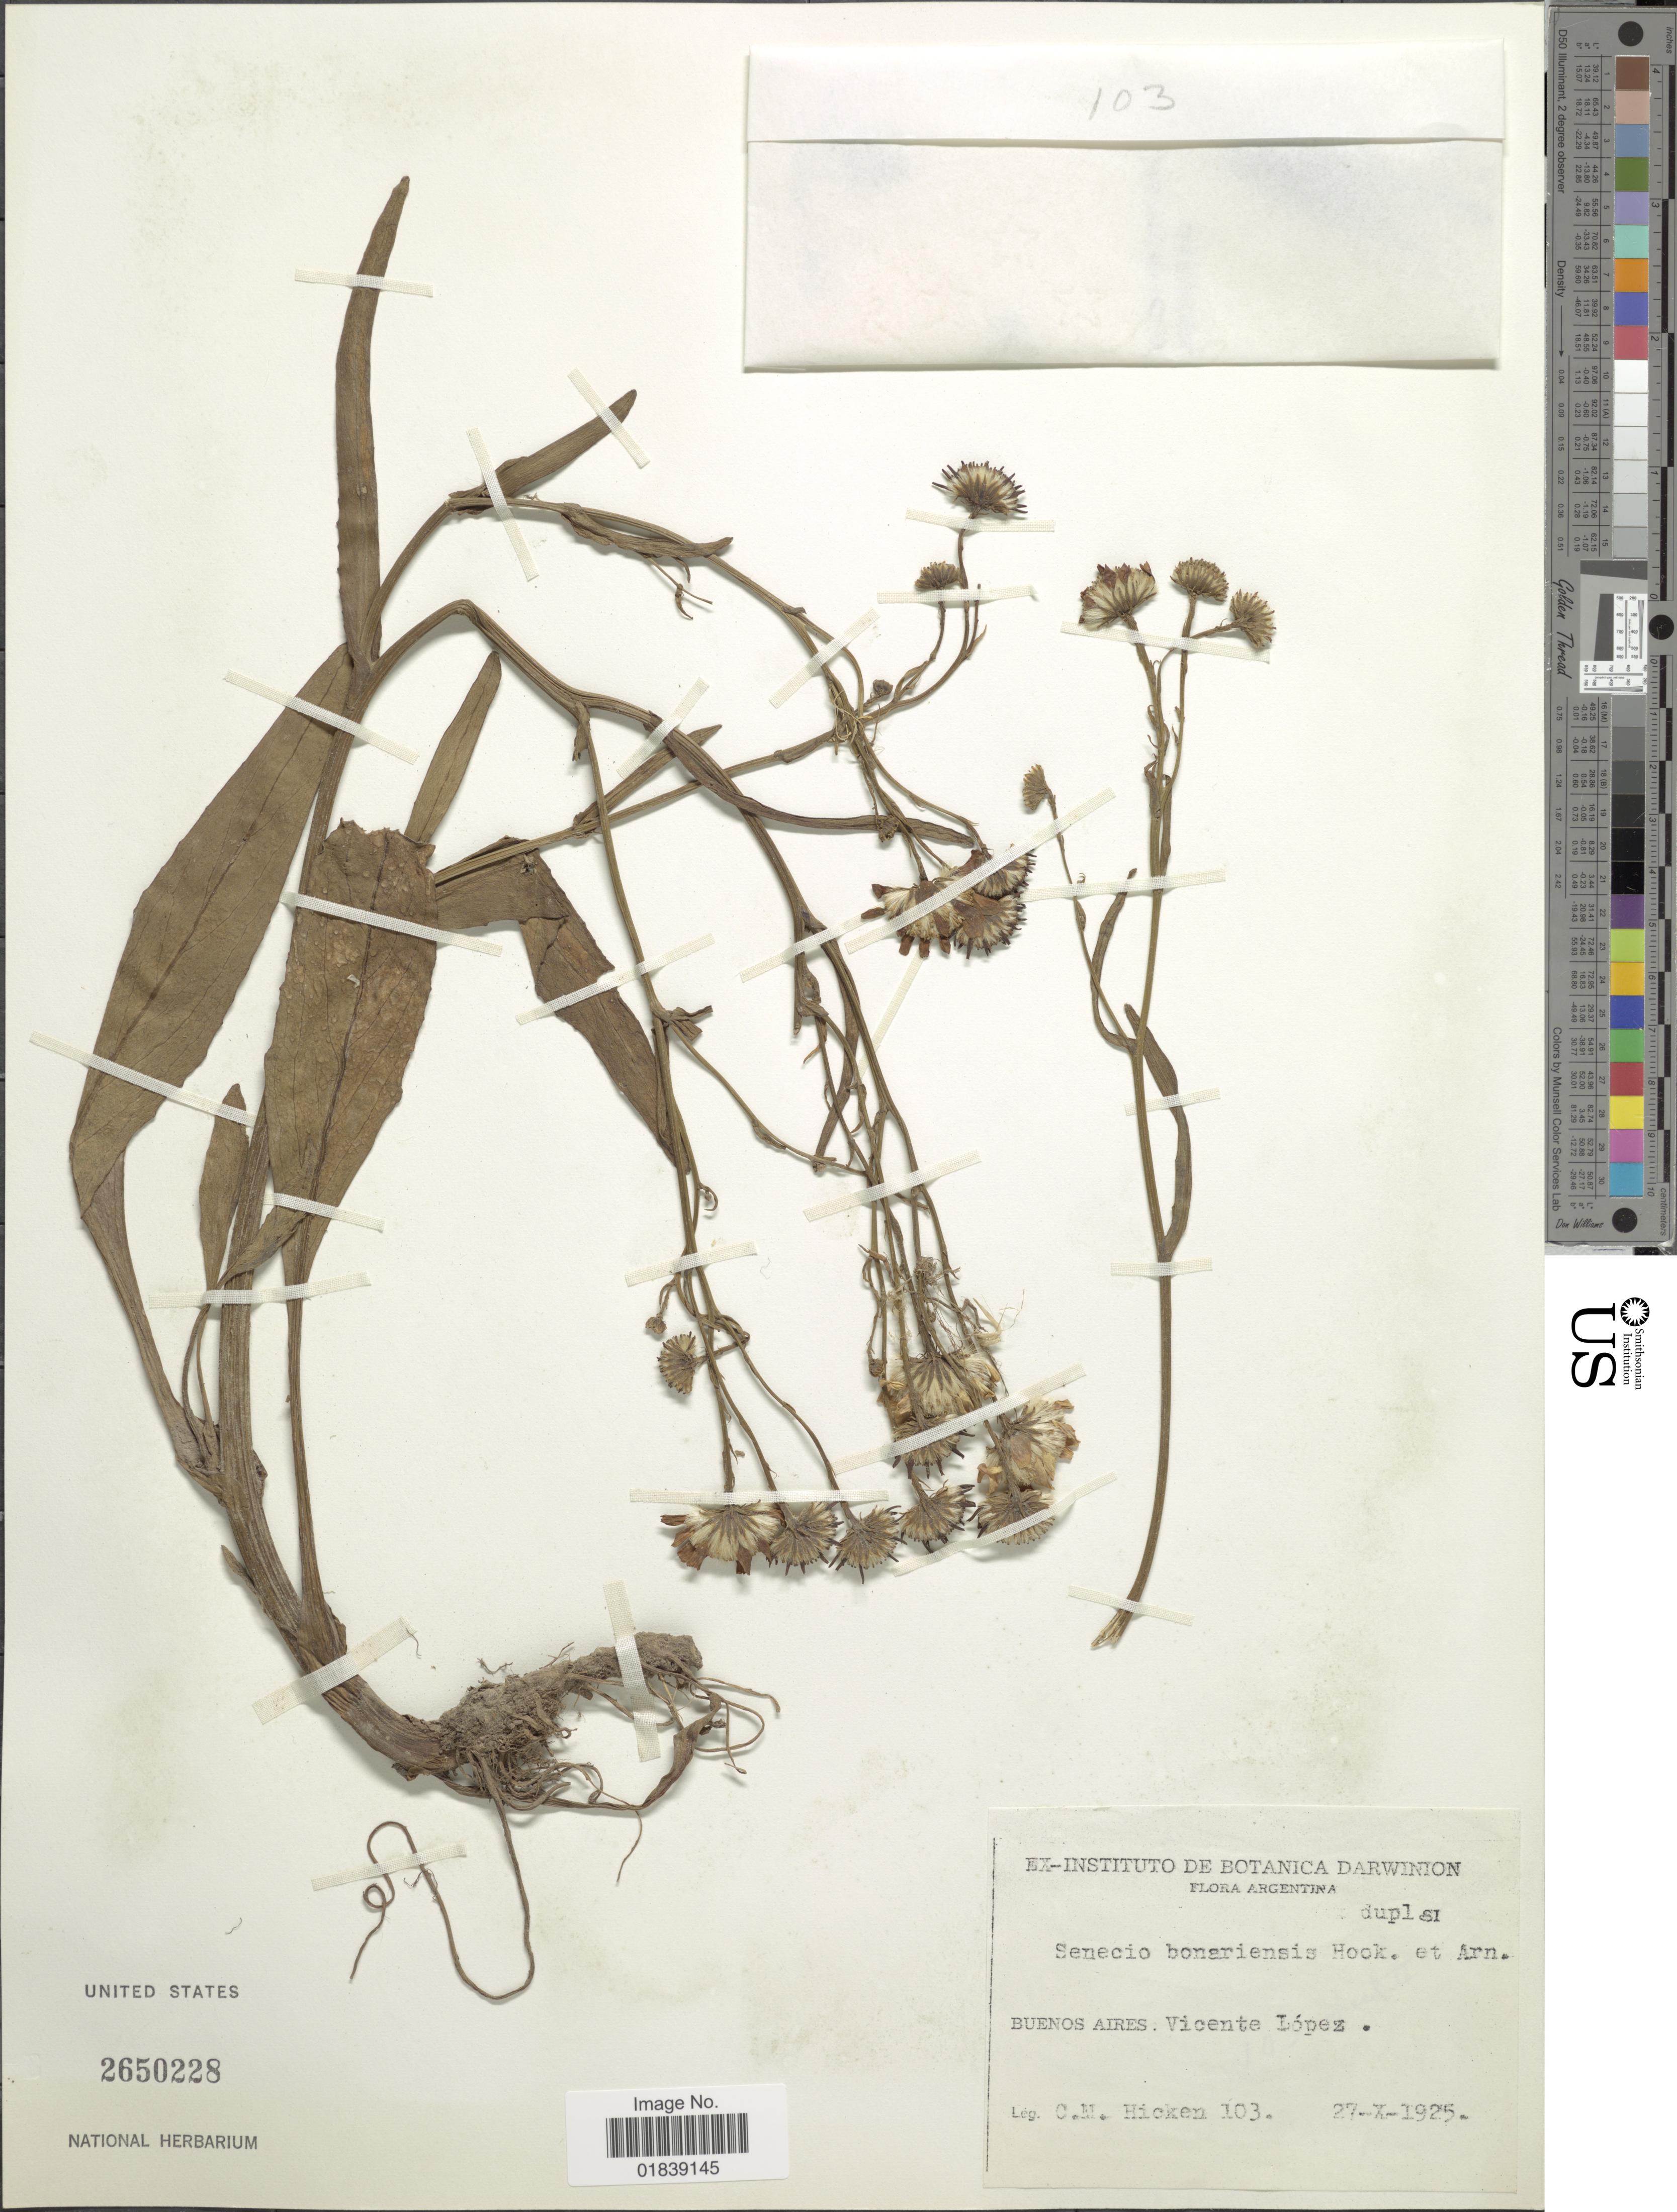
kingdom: Plantae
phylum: Tracheophyta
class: Magnoliopsida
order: Asterales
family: Asteraceae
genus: Senecio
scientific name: Senecio pulcher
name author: Hook. & Arn.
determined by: Salomon, Luciana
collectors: C. M. Hicken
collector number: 103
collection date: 1925-10-27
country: Argentina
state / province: Buenos Aires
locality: Vicente Lopez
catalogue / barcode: US 2650228